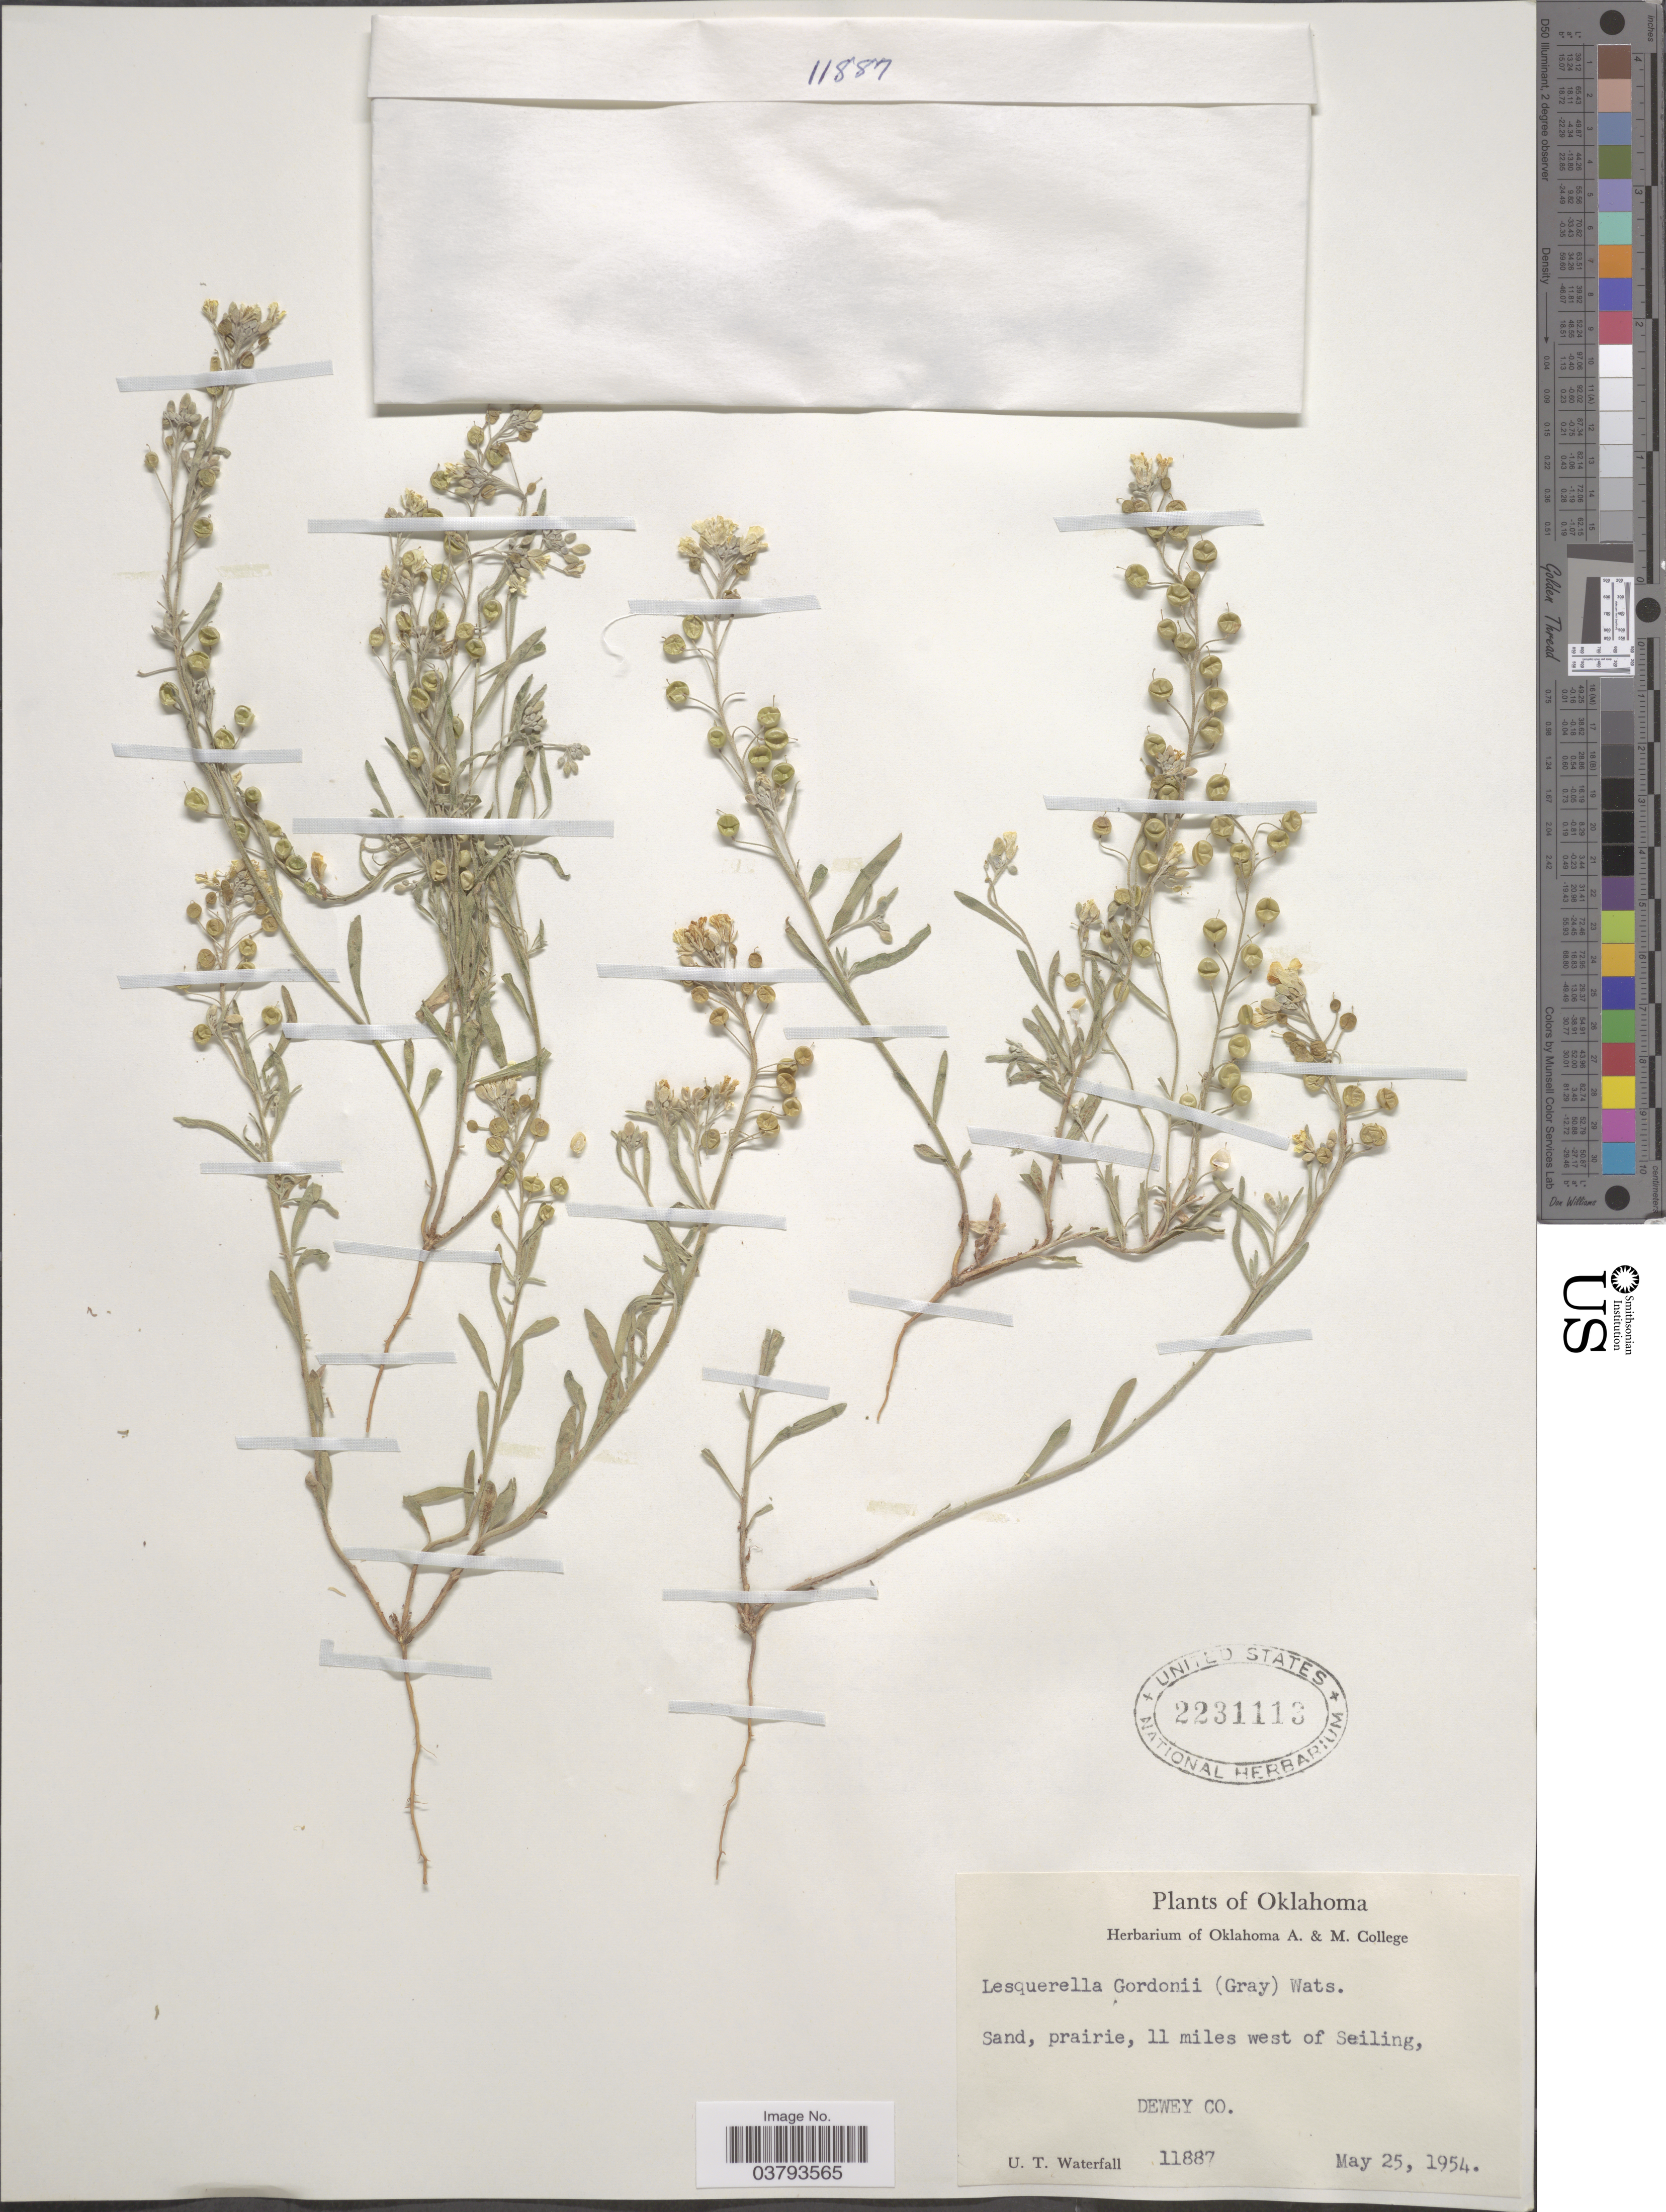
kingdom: Plantae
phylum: Tracheophyta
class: Magnoliopsida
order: Brassicales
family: Brassicaceae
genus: Lesquerella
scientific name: Lesquerella gordonii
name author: (A. Gray) S. Watson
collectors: U. T. Waterfall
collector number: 11887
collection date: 1954-05-25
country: United States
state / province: Oklahoma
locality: Sand, prairie, 11 miles west of Seiling. Dewey Co.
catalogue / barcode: US 2231113